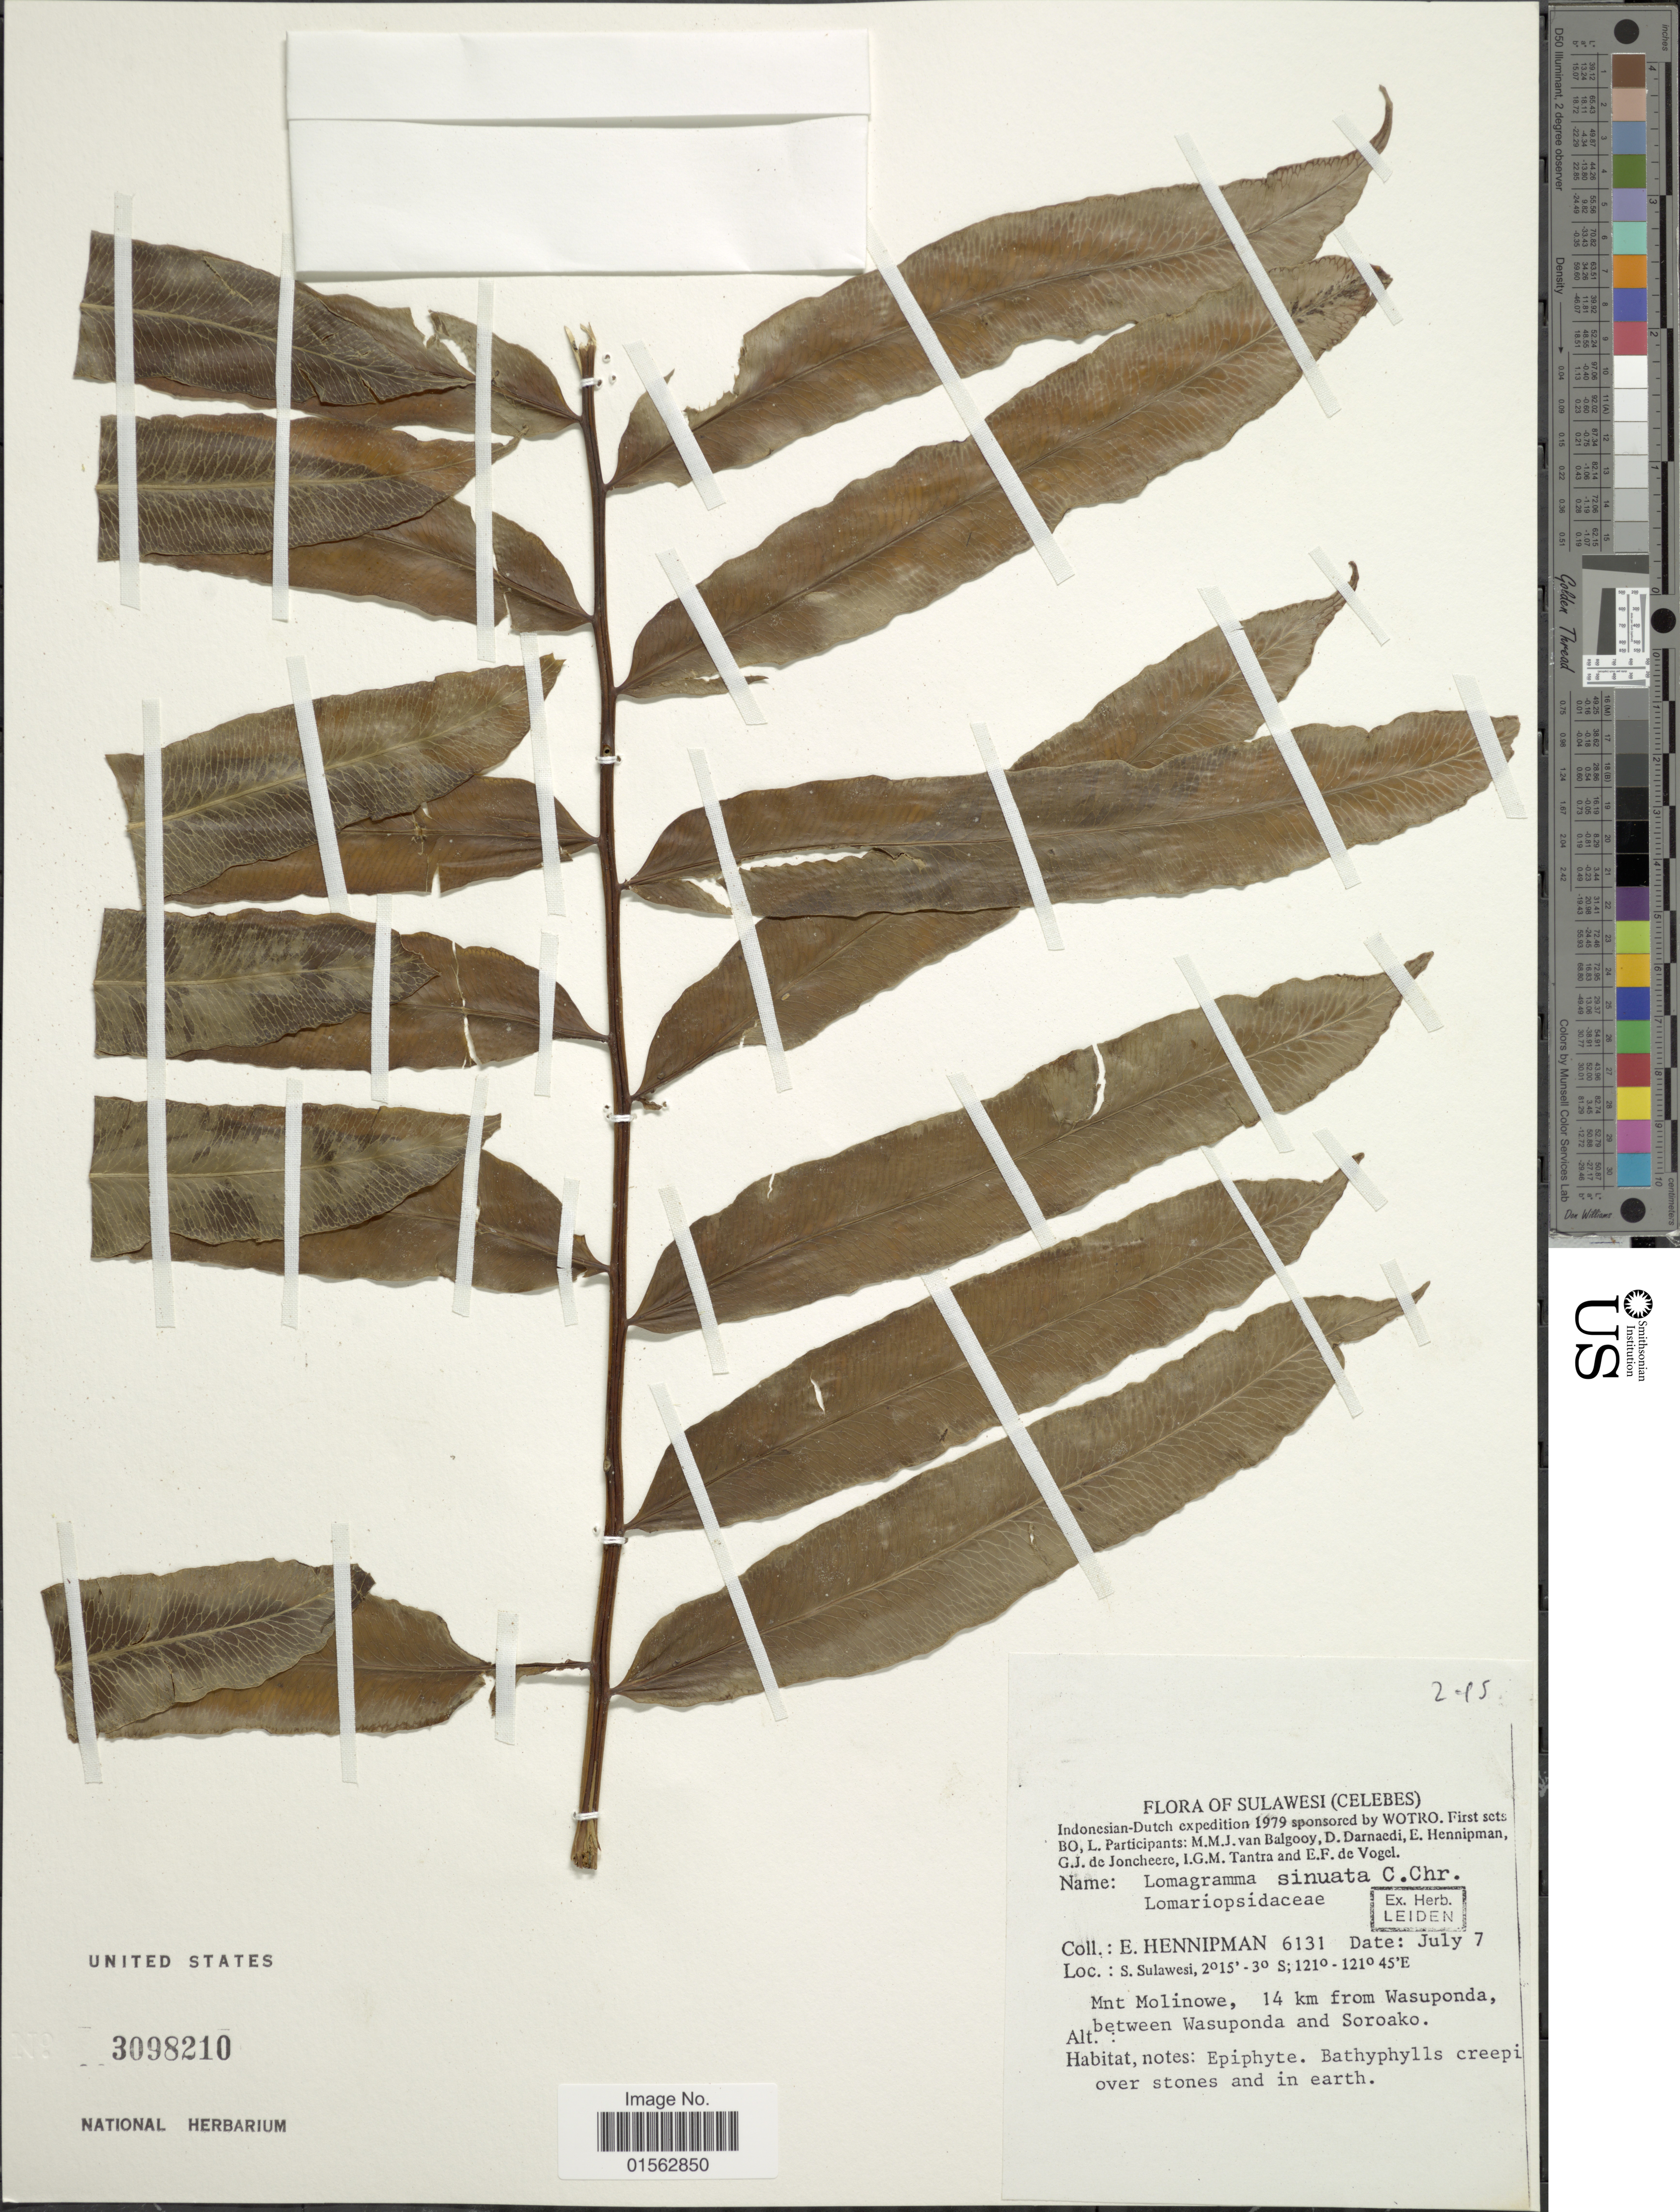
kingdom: Plantae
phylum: Tracheophyta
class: Polypodiopsida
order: Polypodiales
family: Dryopteridaceae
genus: Lomagramma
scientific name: Lomagramma sinuata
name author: C. Chr.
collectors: E. Hennipman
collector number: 6131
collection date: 1979-07-07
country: Indonesia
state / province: Sulawesi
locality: Sulawesi (Celebes), S. Sulawesi, Mnt Molinowe, 14 km from Wasuponda between Wasuponda and Soroako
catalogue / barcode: US 3098210